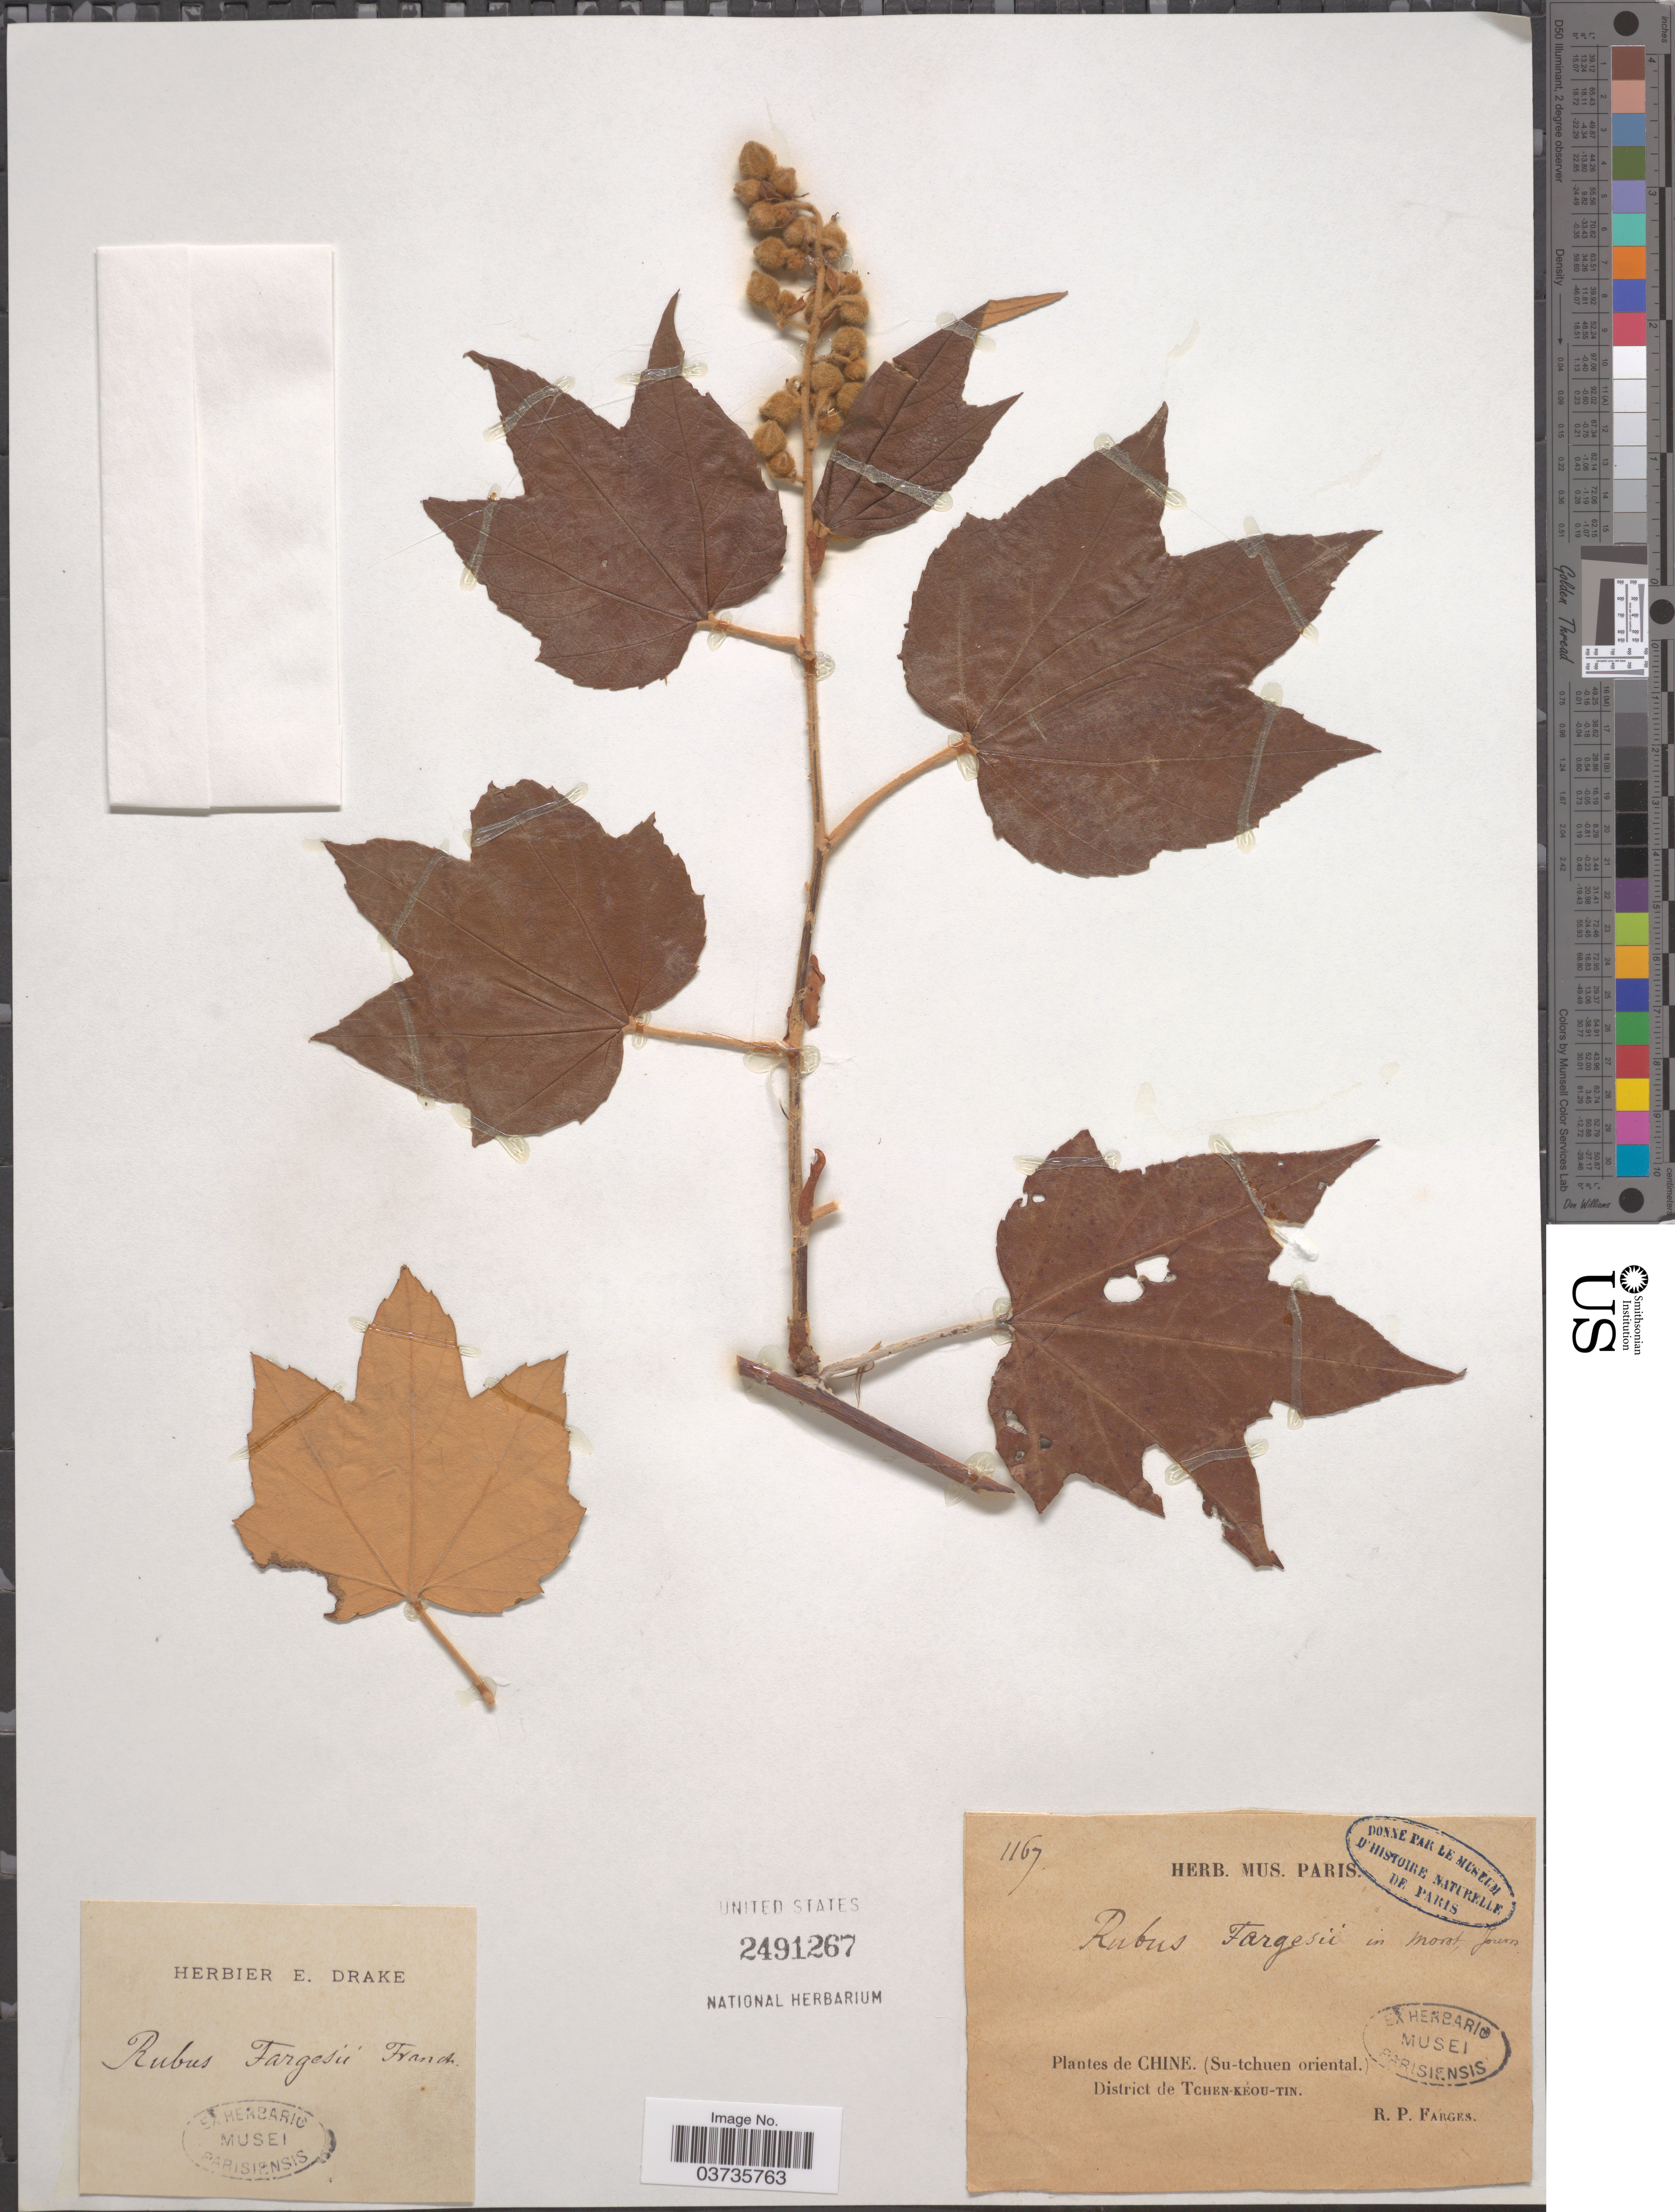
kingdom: Plantae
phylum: Tracheophyta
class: Magnoliopsida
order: Rosales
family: Rosaceae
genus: Rubus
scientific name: Rubus fargesii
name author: Franch.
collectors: R. Farges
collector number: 1167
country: China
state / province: Sichuan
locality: (Su-tchuen oriental). District de Tchen-Kéou-Tin.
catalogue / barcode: US 2491267